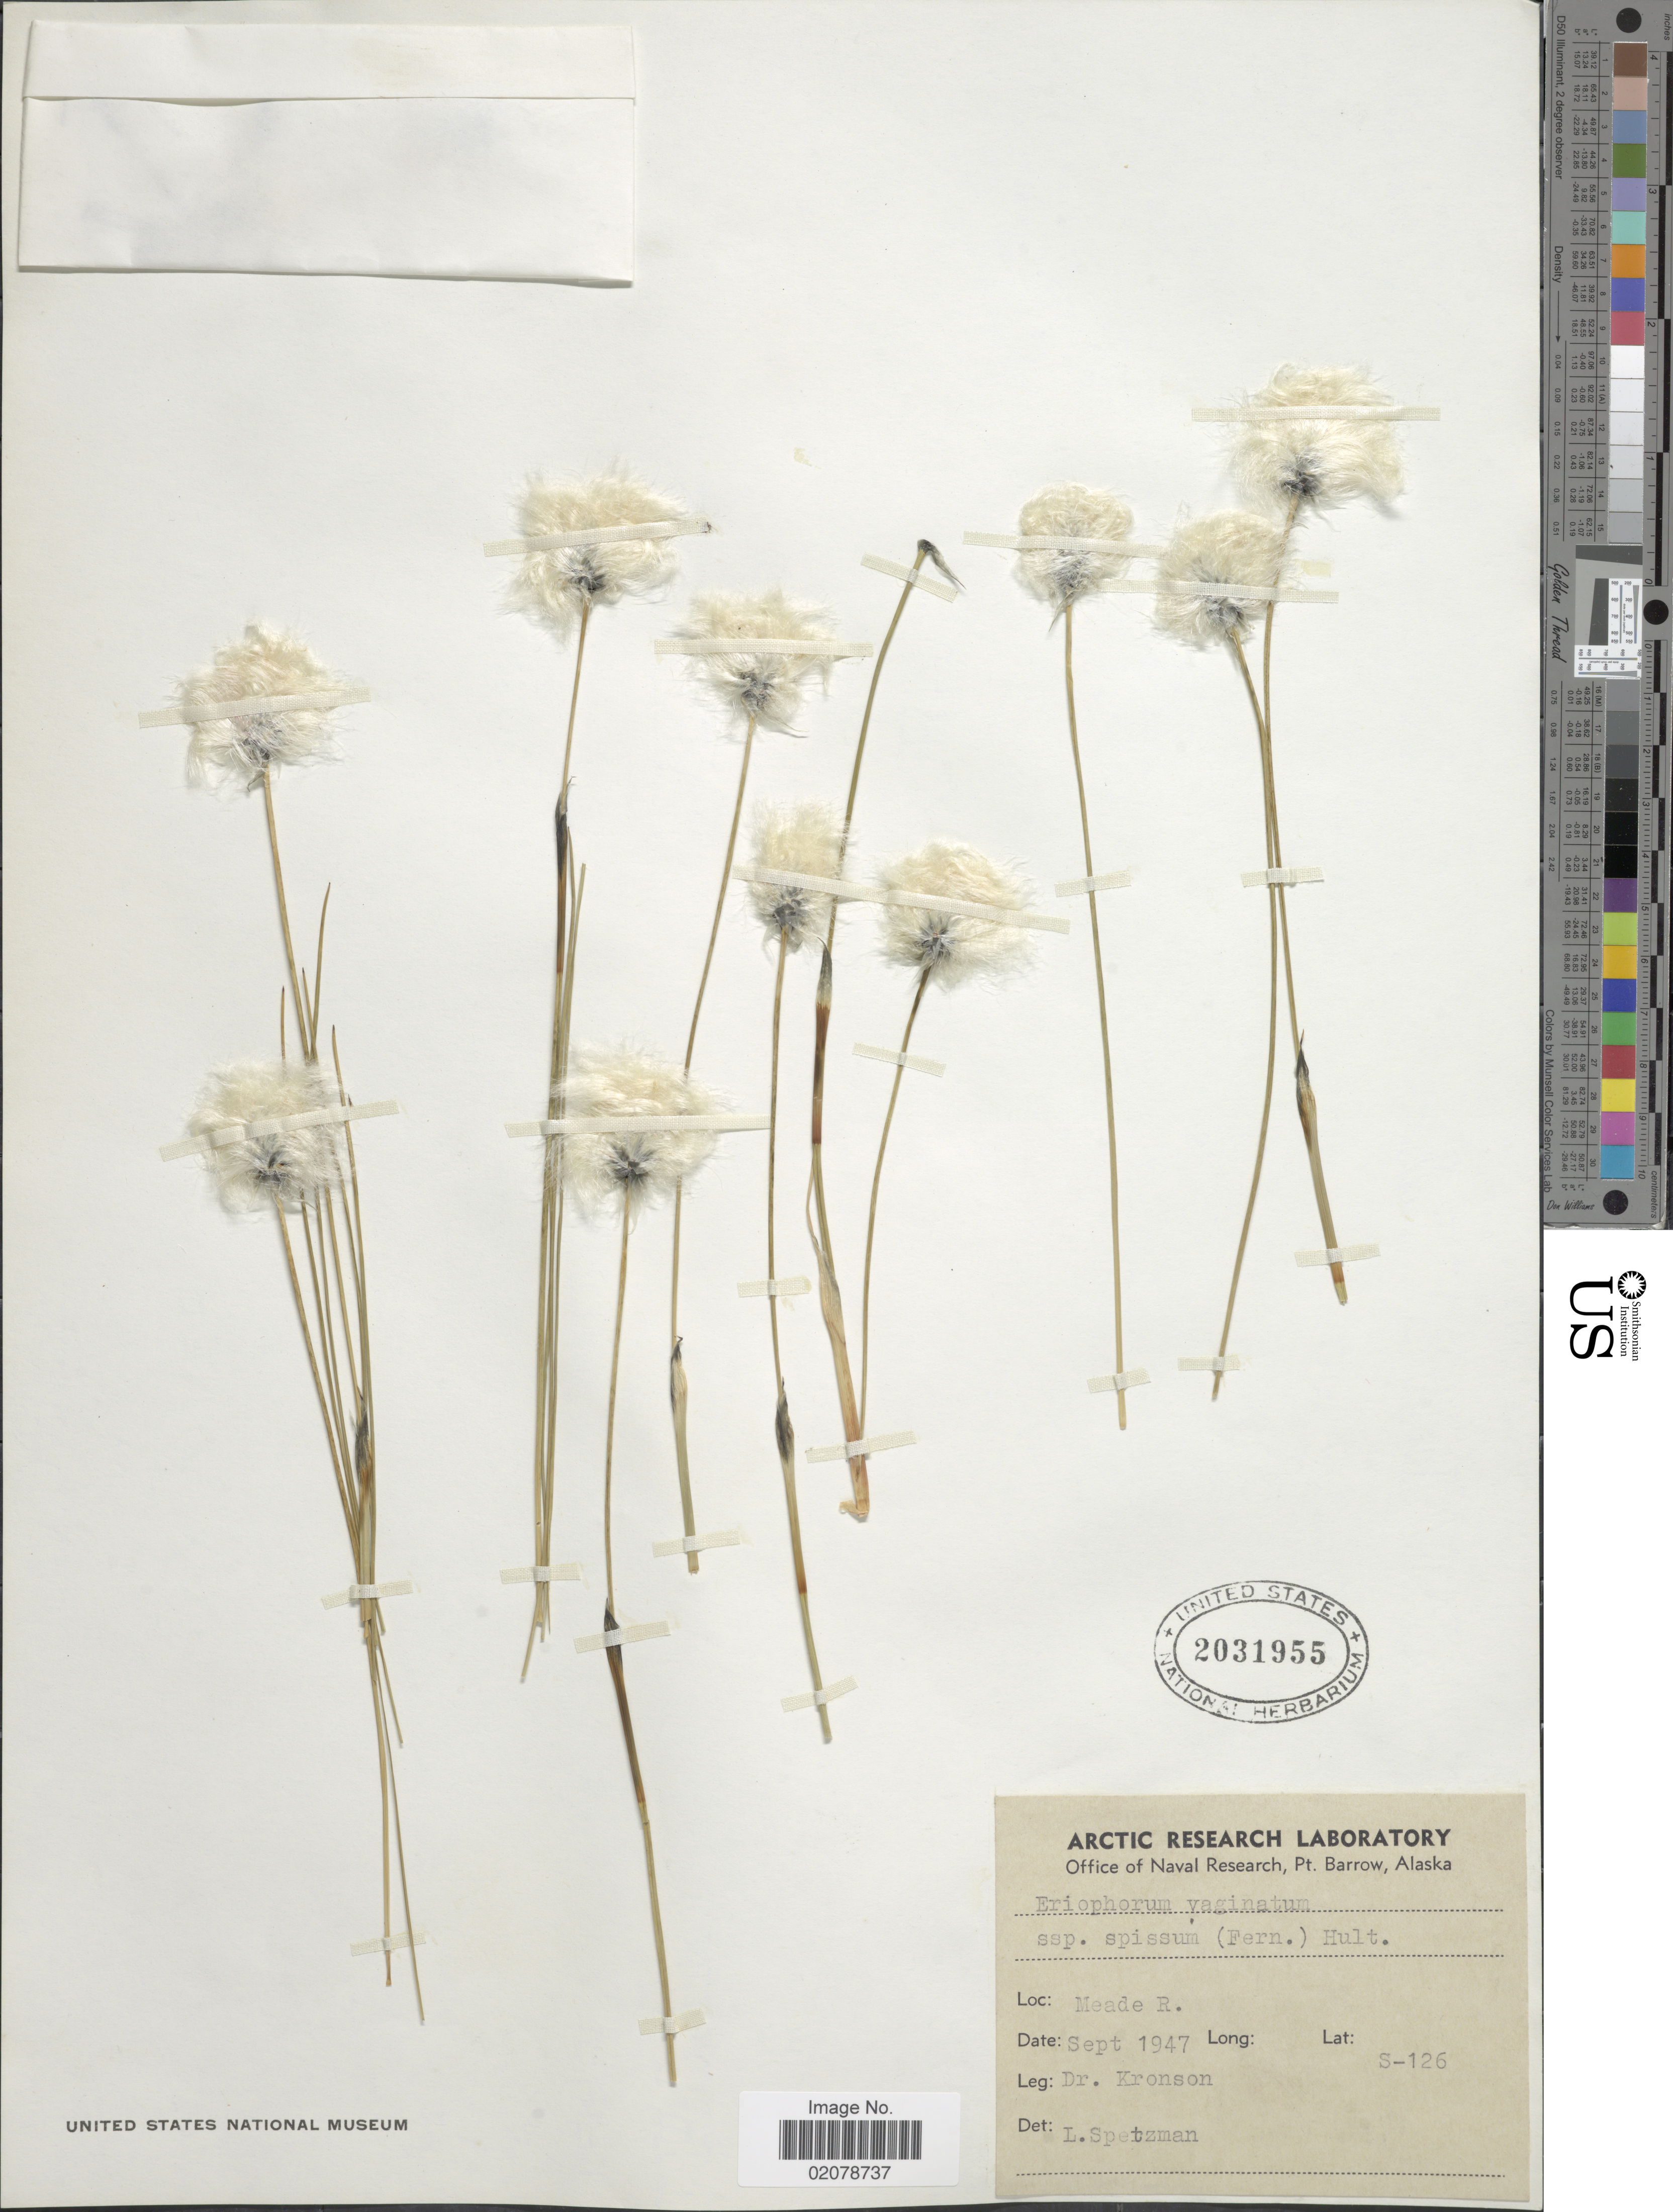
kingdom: Plantae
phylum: Tracheophyta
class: Liliopsida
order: Poales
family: Cyperaceae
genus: Eriophorum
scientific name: Eriophorum vaginatum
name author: L.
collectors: Kronson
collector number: S-126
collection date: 1947-09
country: United States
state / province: Alaska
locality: Meade R.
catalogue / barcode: US 2031955